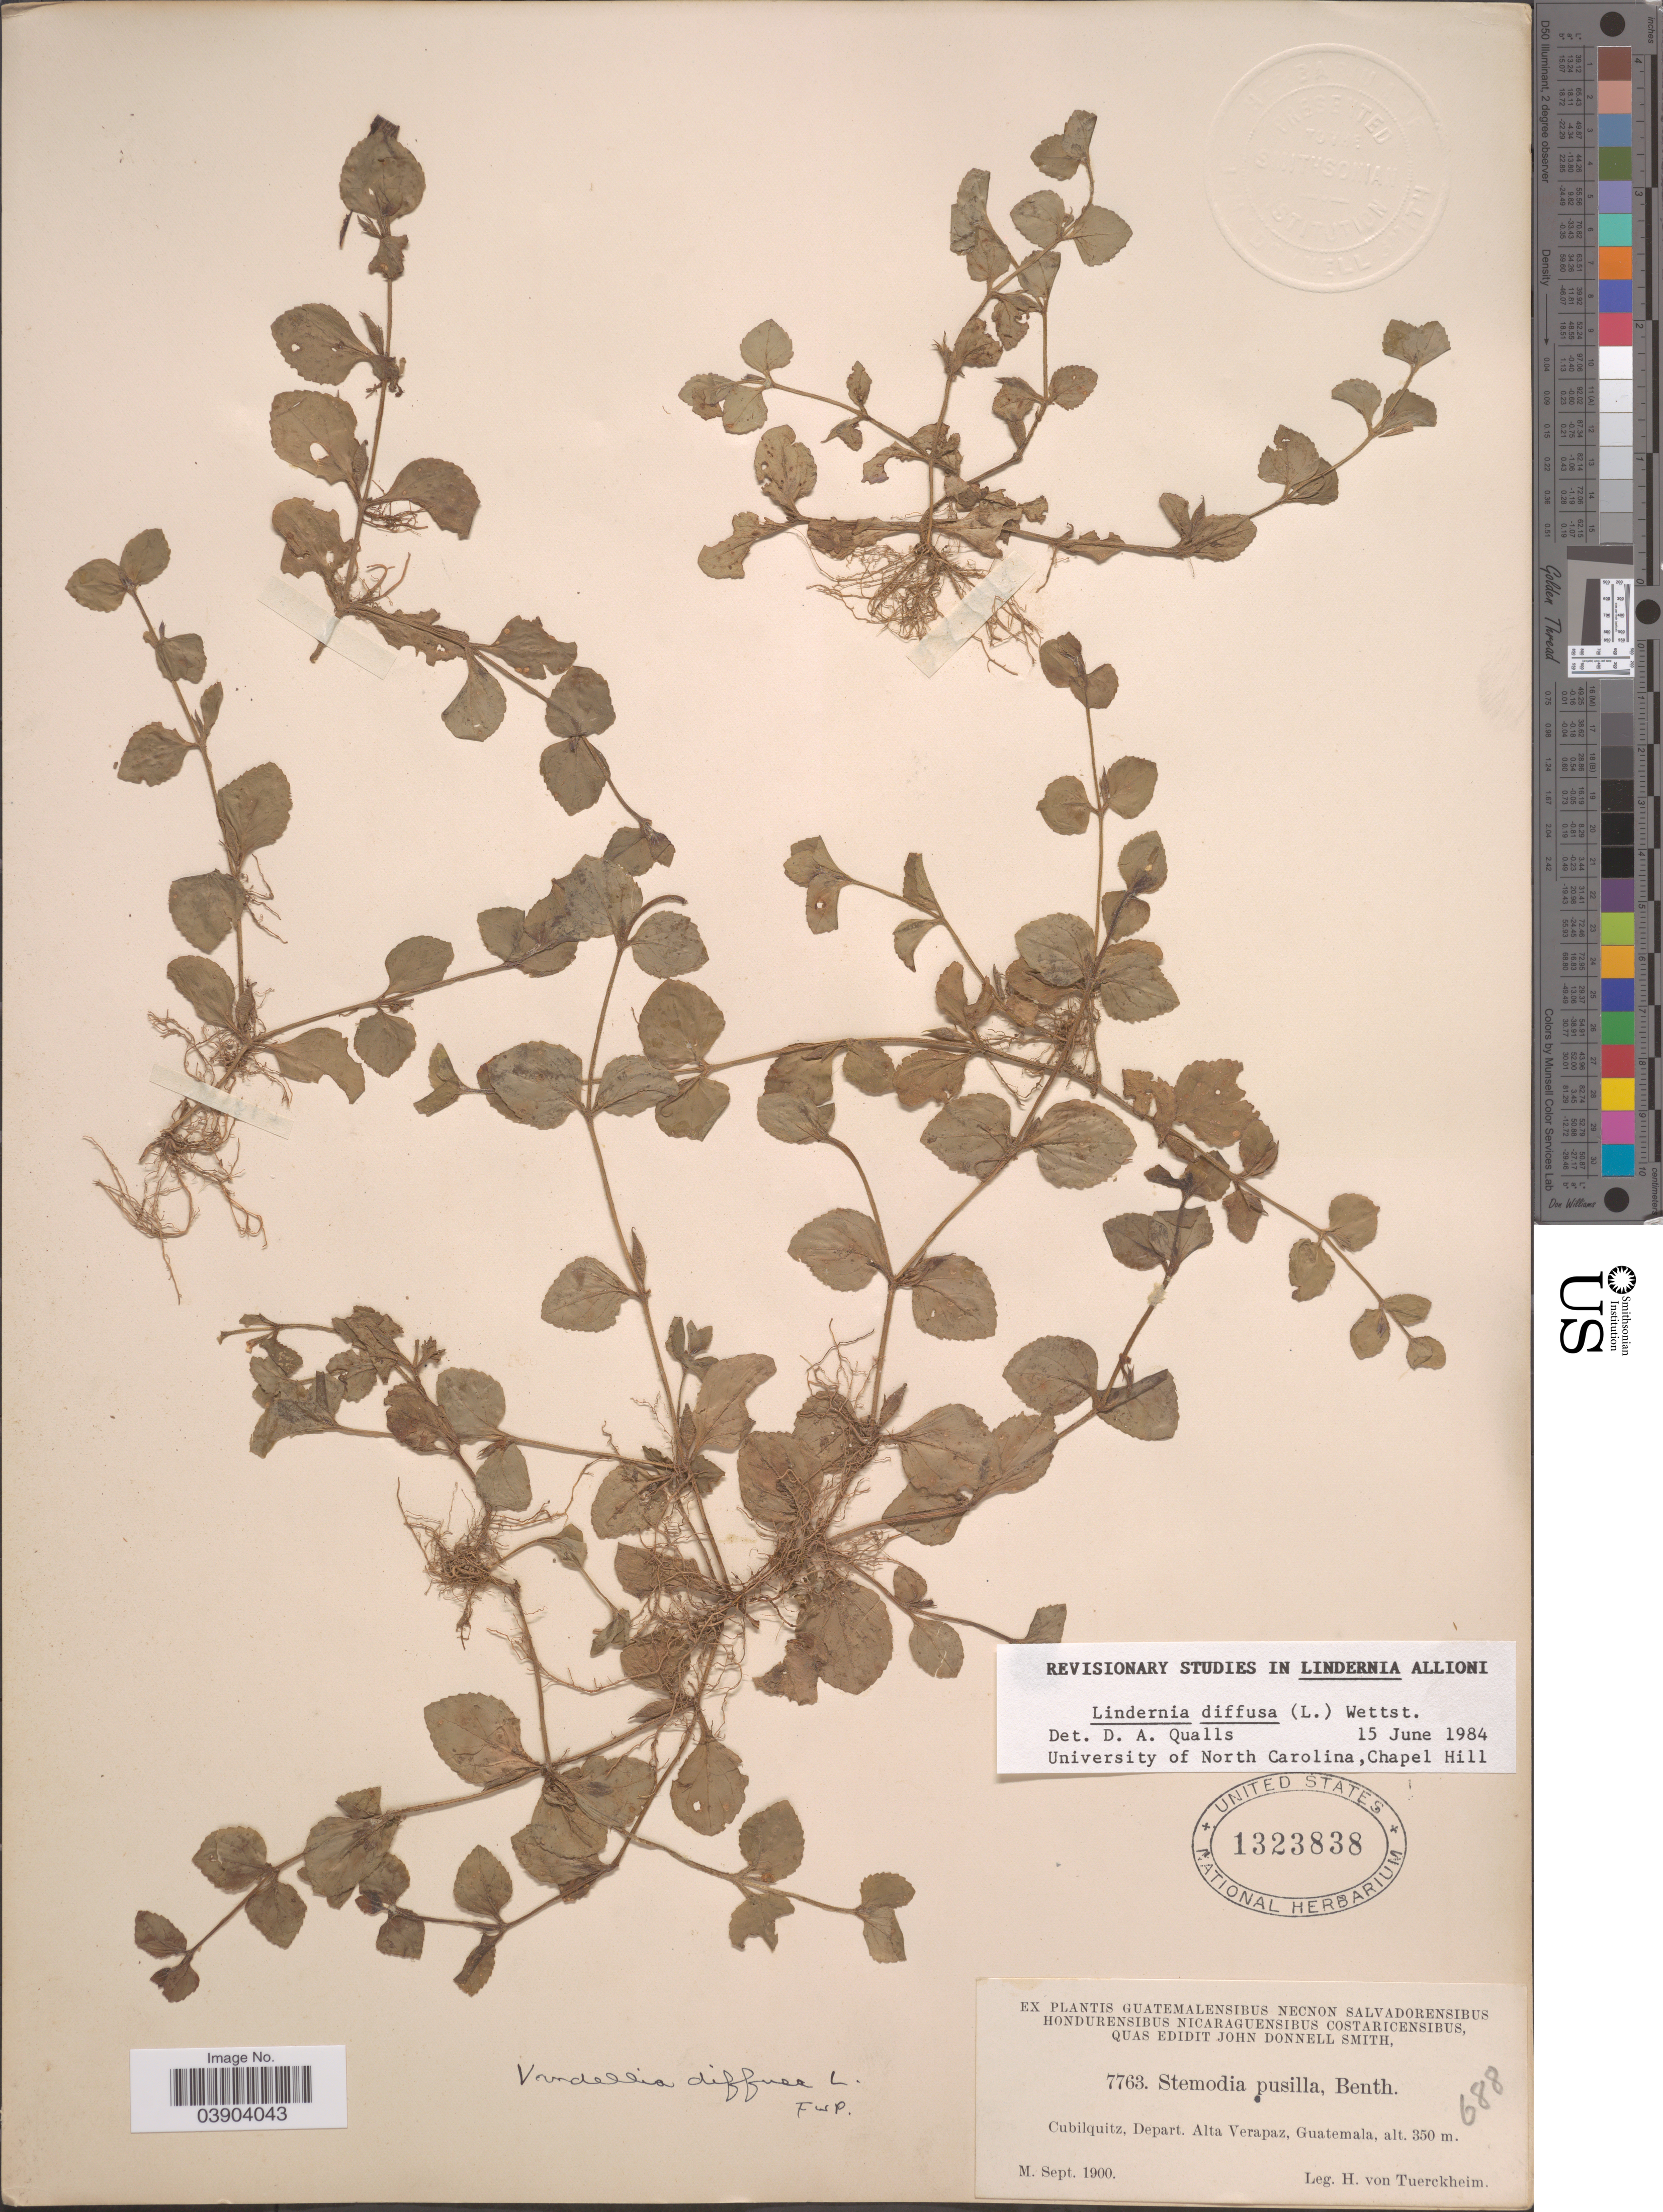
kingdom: Plantae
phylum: Tracheophyta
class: Magnoliopsida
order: Lamiales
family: Linderniaceae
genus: Lindernia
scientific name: Lindernia diffusa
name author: (L.) Wettst.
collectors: H. von Türckheim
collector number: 7763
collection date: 1900-09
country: Guatemala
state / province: Alta Verapaz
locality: Cubilquitz, Depart. Alta Verapaz.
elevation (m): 350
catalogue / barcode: US 1323838